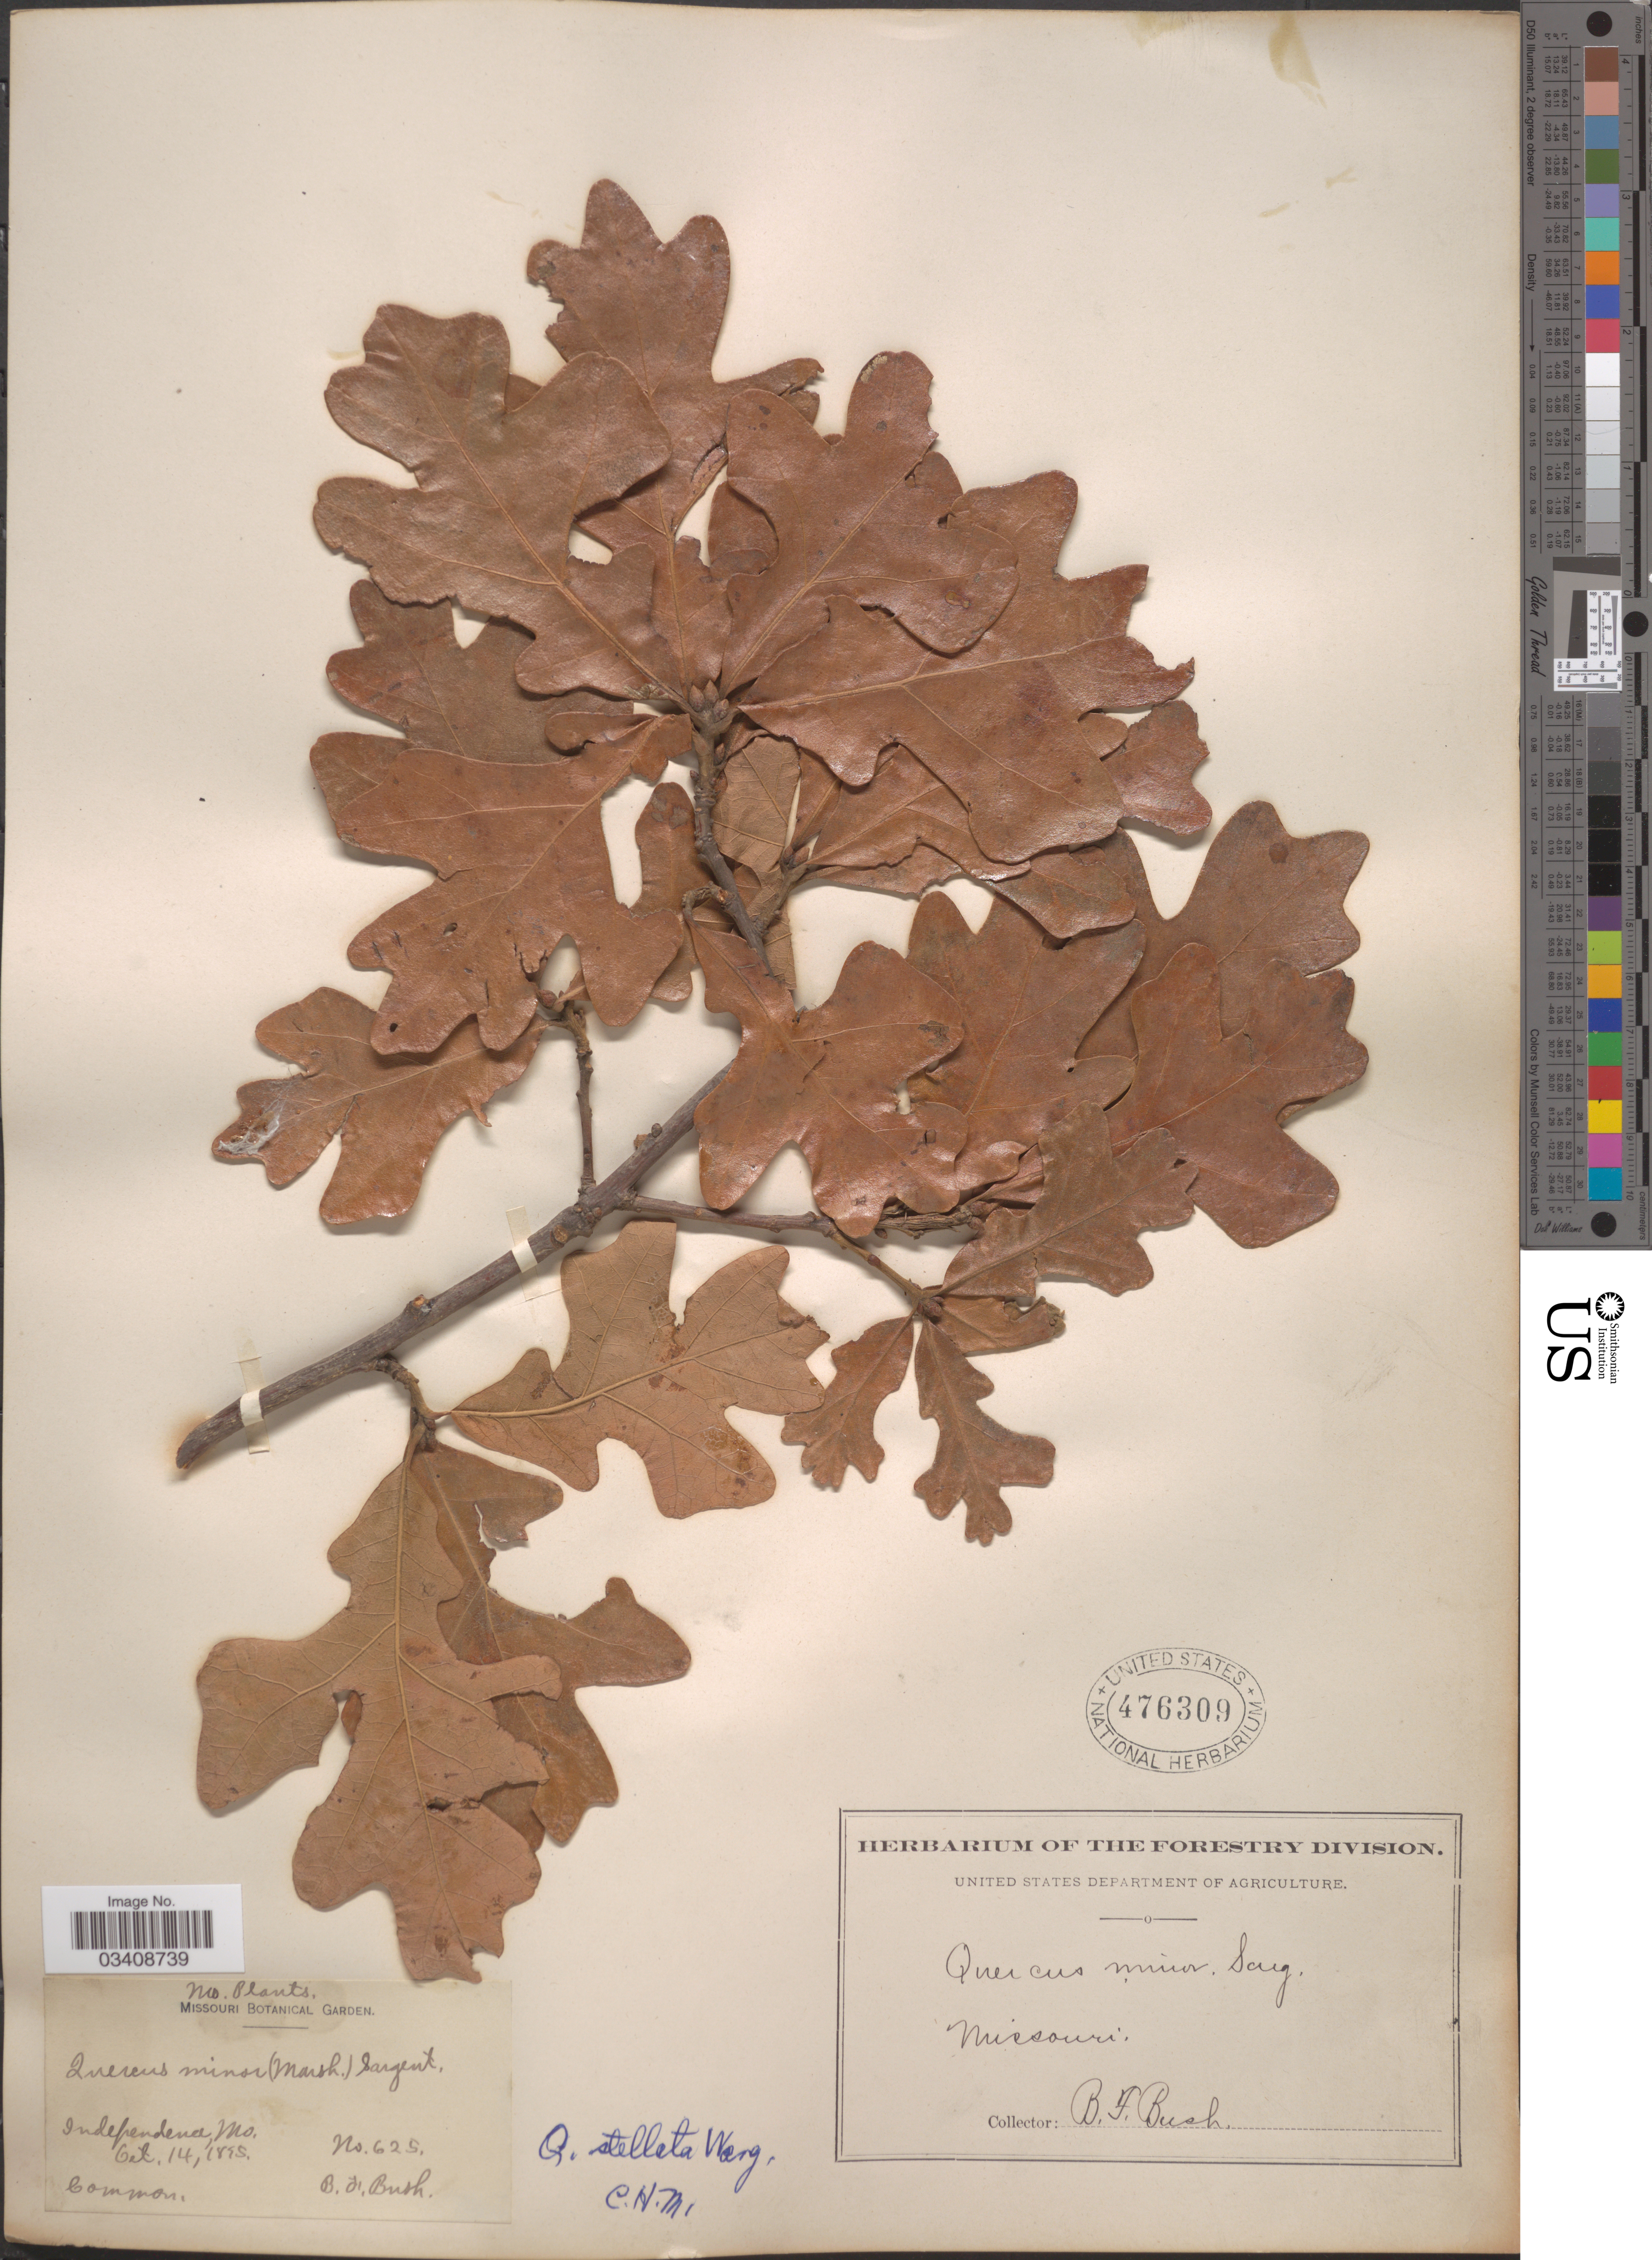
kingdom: Plantae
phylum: Tracheophyta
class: Magnoliopsida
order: Fagales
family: Fagaceae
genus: Quercus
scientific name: Quercus stellata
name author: Wangenh.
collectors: B. F. Bush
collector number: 625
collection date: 1895-10-14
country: United States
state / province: Missouri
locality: Independence.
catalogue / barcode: US 476309